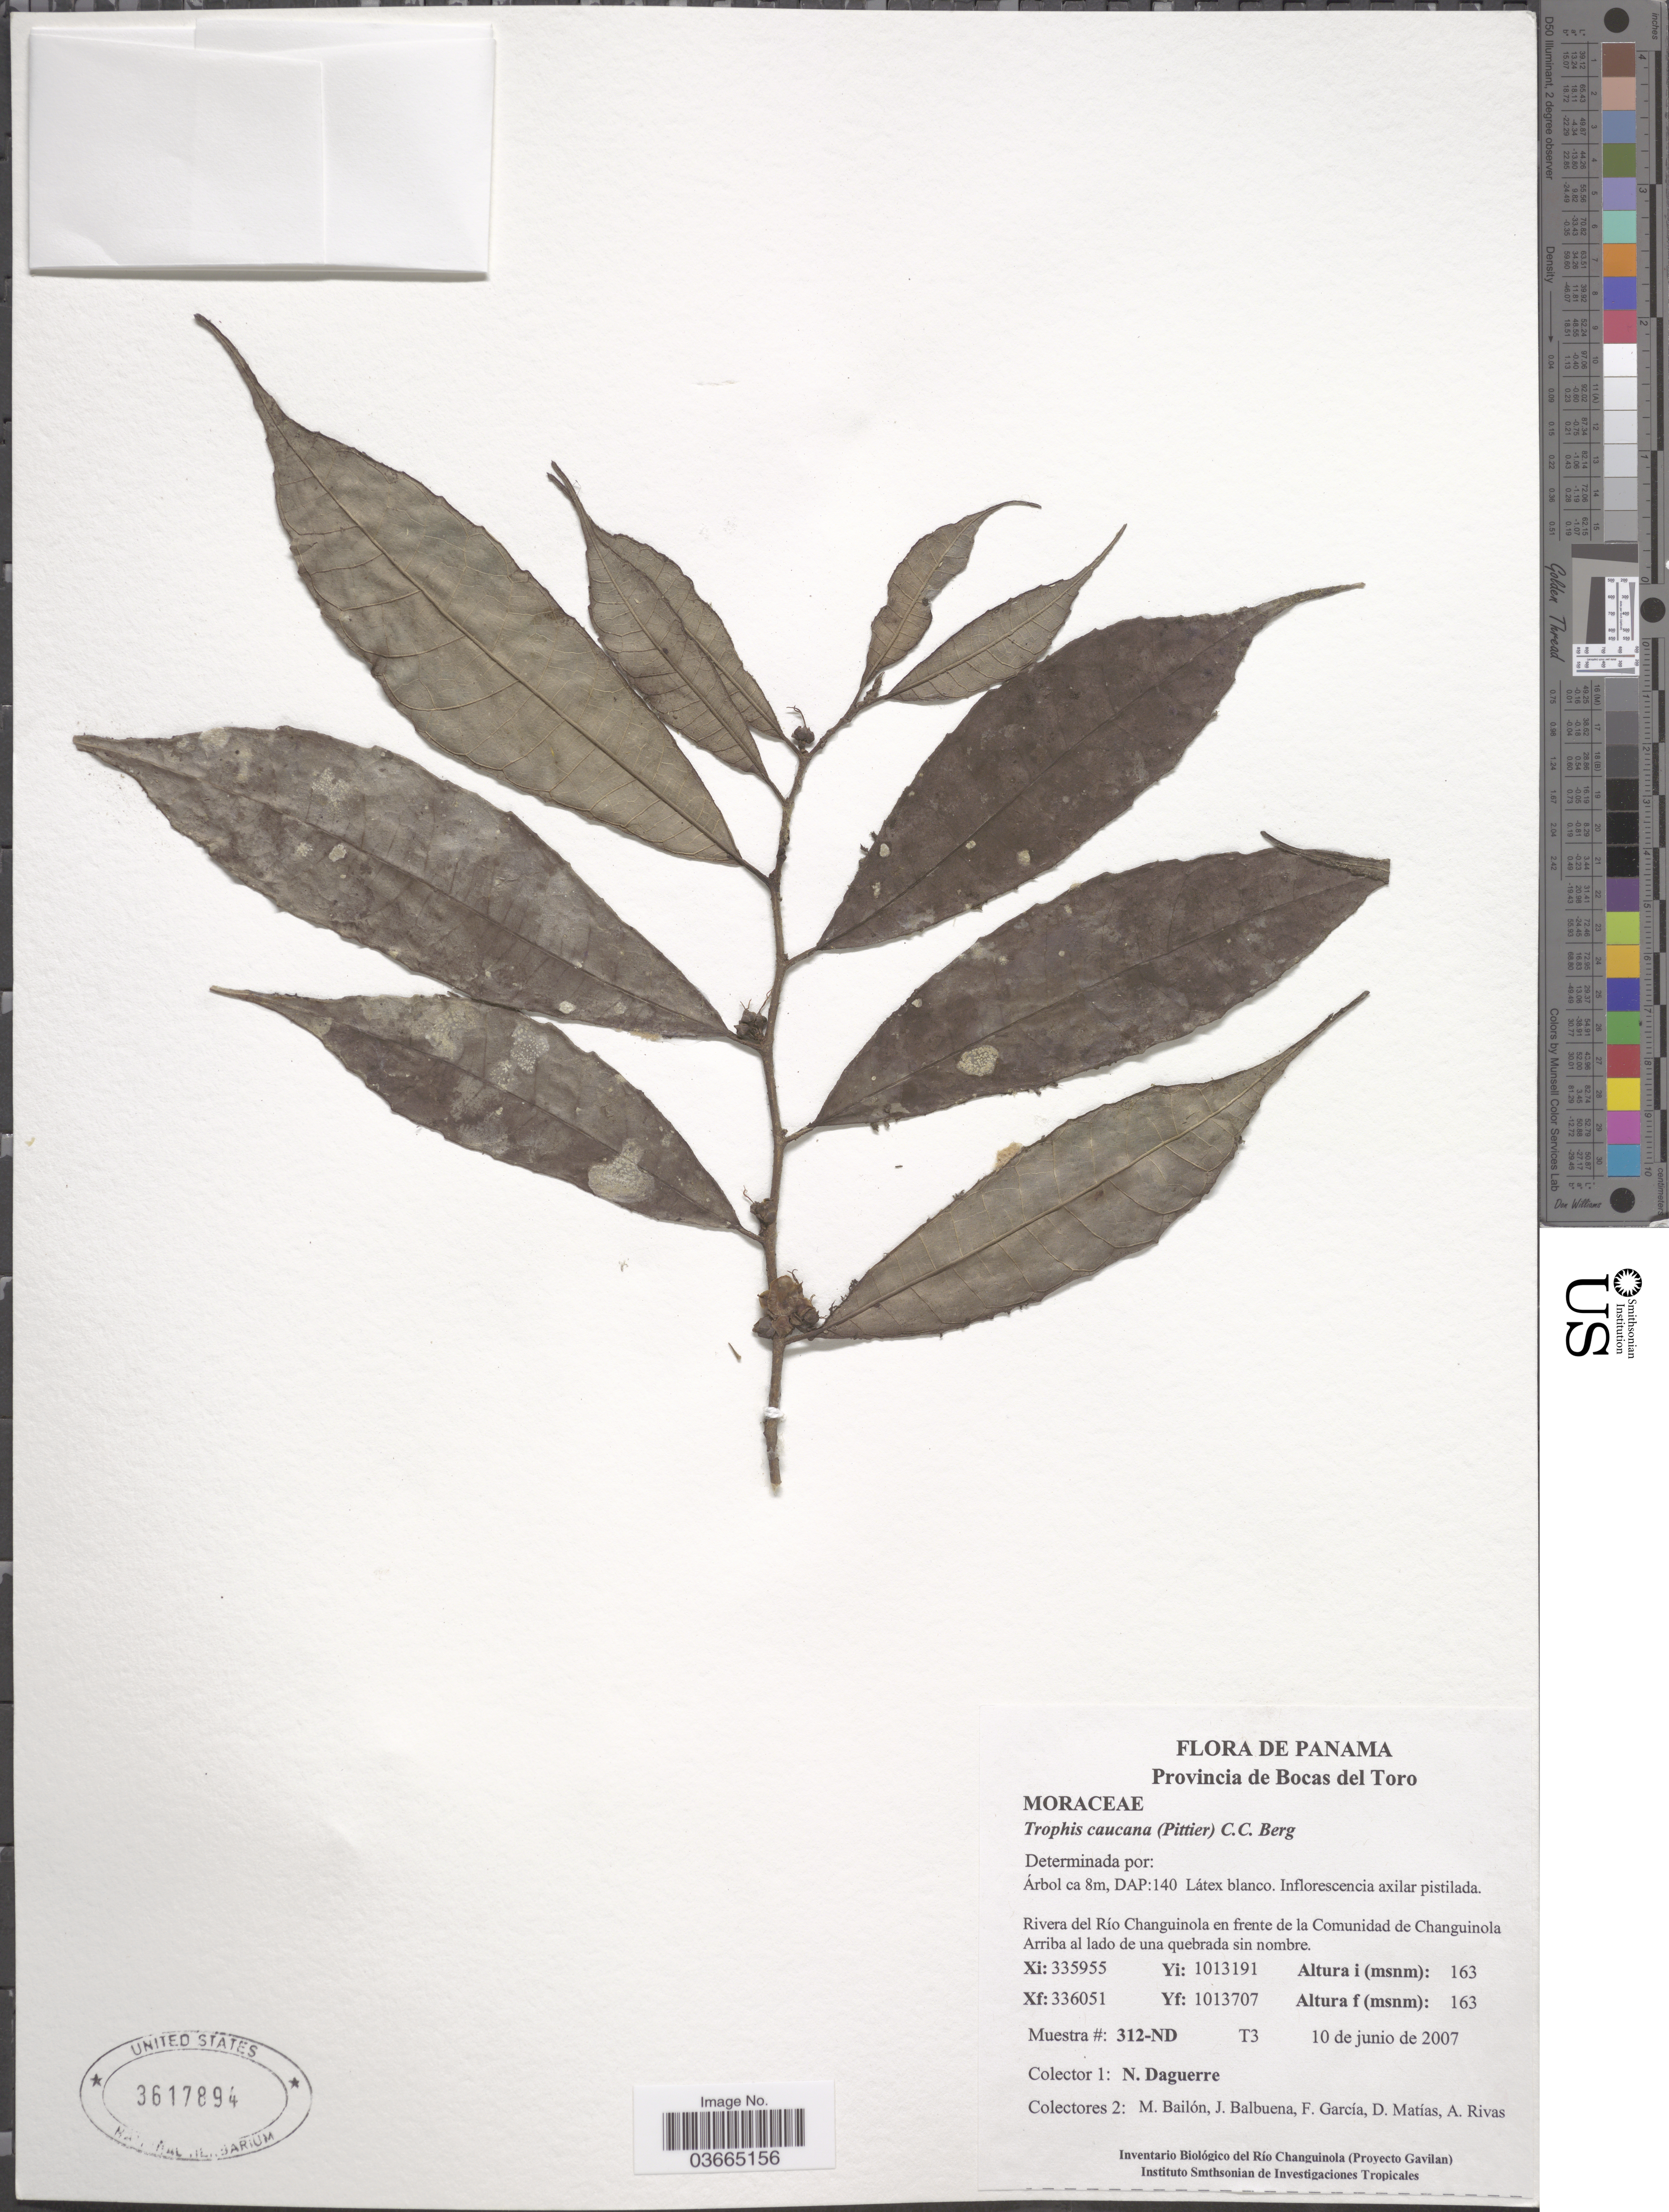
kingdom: Plantae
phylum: Tracheophyta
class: Magnoliopsida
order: Rosales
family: Moraceae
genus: Olmedia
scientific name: Olmedia aspera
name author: Ruiz & Pav.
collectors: N. Daguerre, M. Bailón, J. Balbuena, F. Garcia & et al.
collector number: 312-ND?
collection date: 2007-06-10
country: Panama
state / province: Bocas del Toro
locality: Rivera del Río Changuinola en frente de la Comunidad de Changuinola Arriba al lado de una quebrada sin nombre. Xi: 335955 Yi: 1013191. Xf: 336051 Yf: 1013707.?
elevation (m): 163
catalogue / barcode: US 3617894